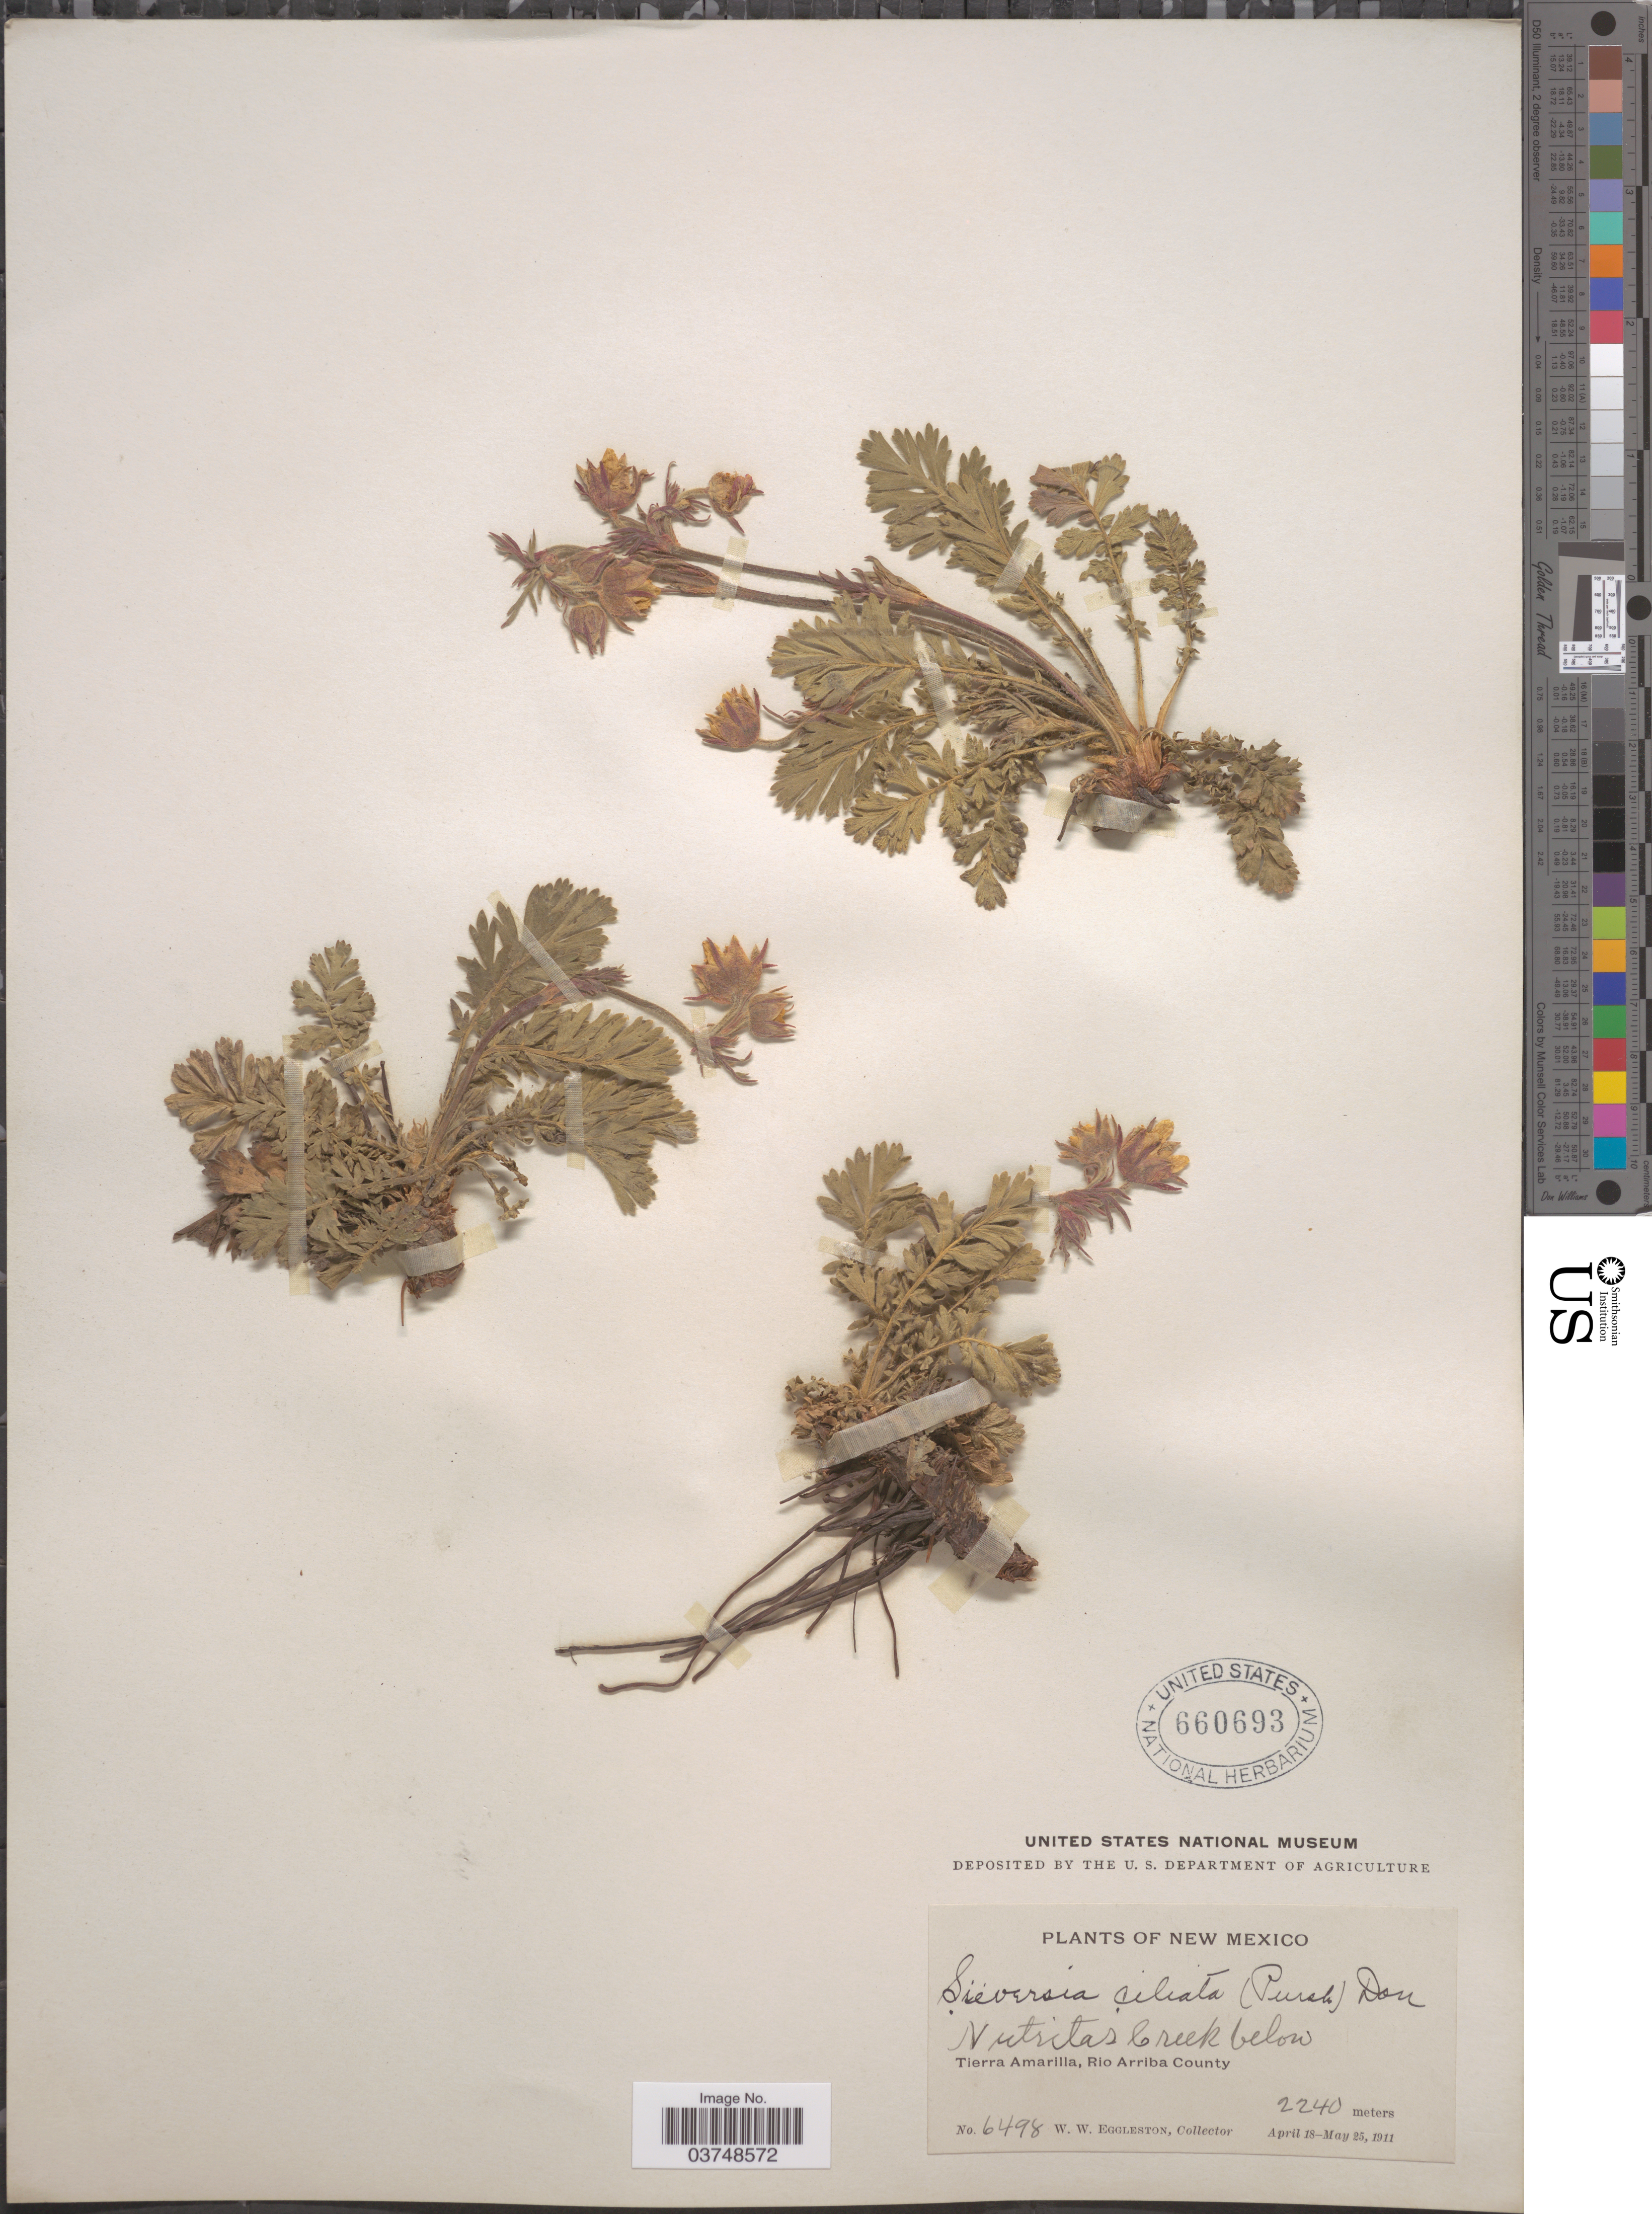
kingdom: Plantae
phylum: Tracheophyta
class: Magnoliopsida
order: Rosales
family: Rosaceae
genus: Geum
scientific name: Geum triflorum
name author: Pursh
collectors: W. W. Eggleston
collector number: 6498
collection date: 1911-04-18/1911-05-25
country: United States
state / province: New Mexico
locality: Nutritas Creek below Tierra Amarilla, Rio Arriba County.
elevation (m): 2240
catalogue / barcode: US 660693